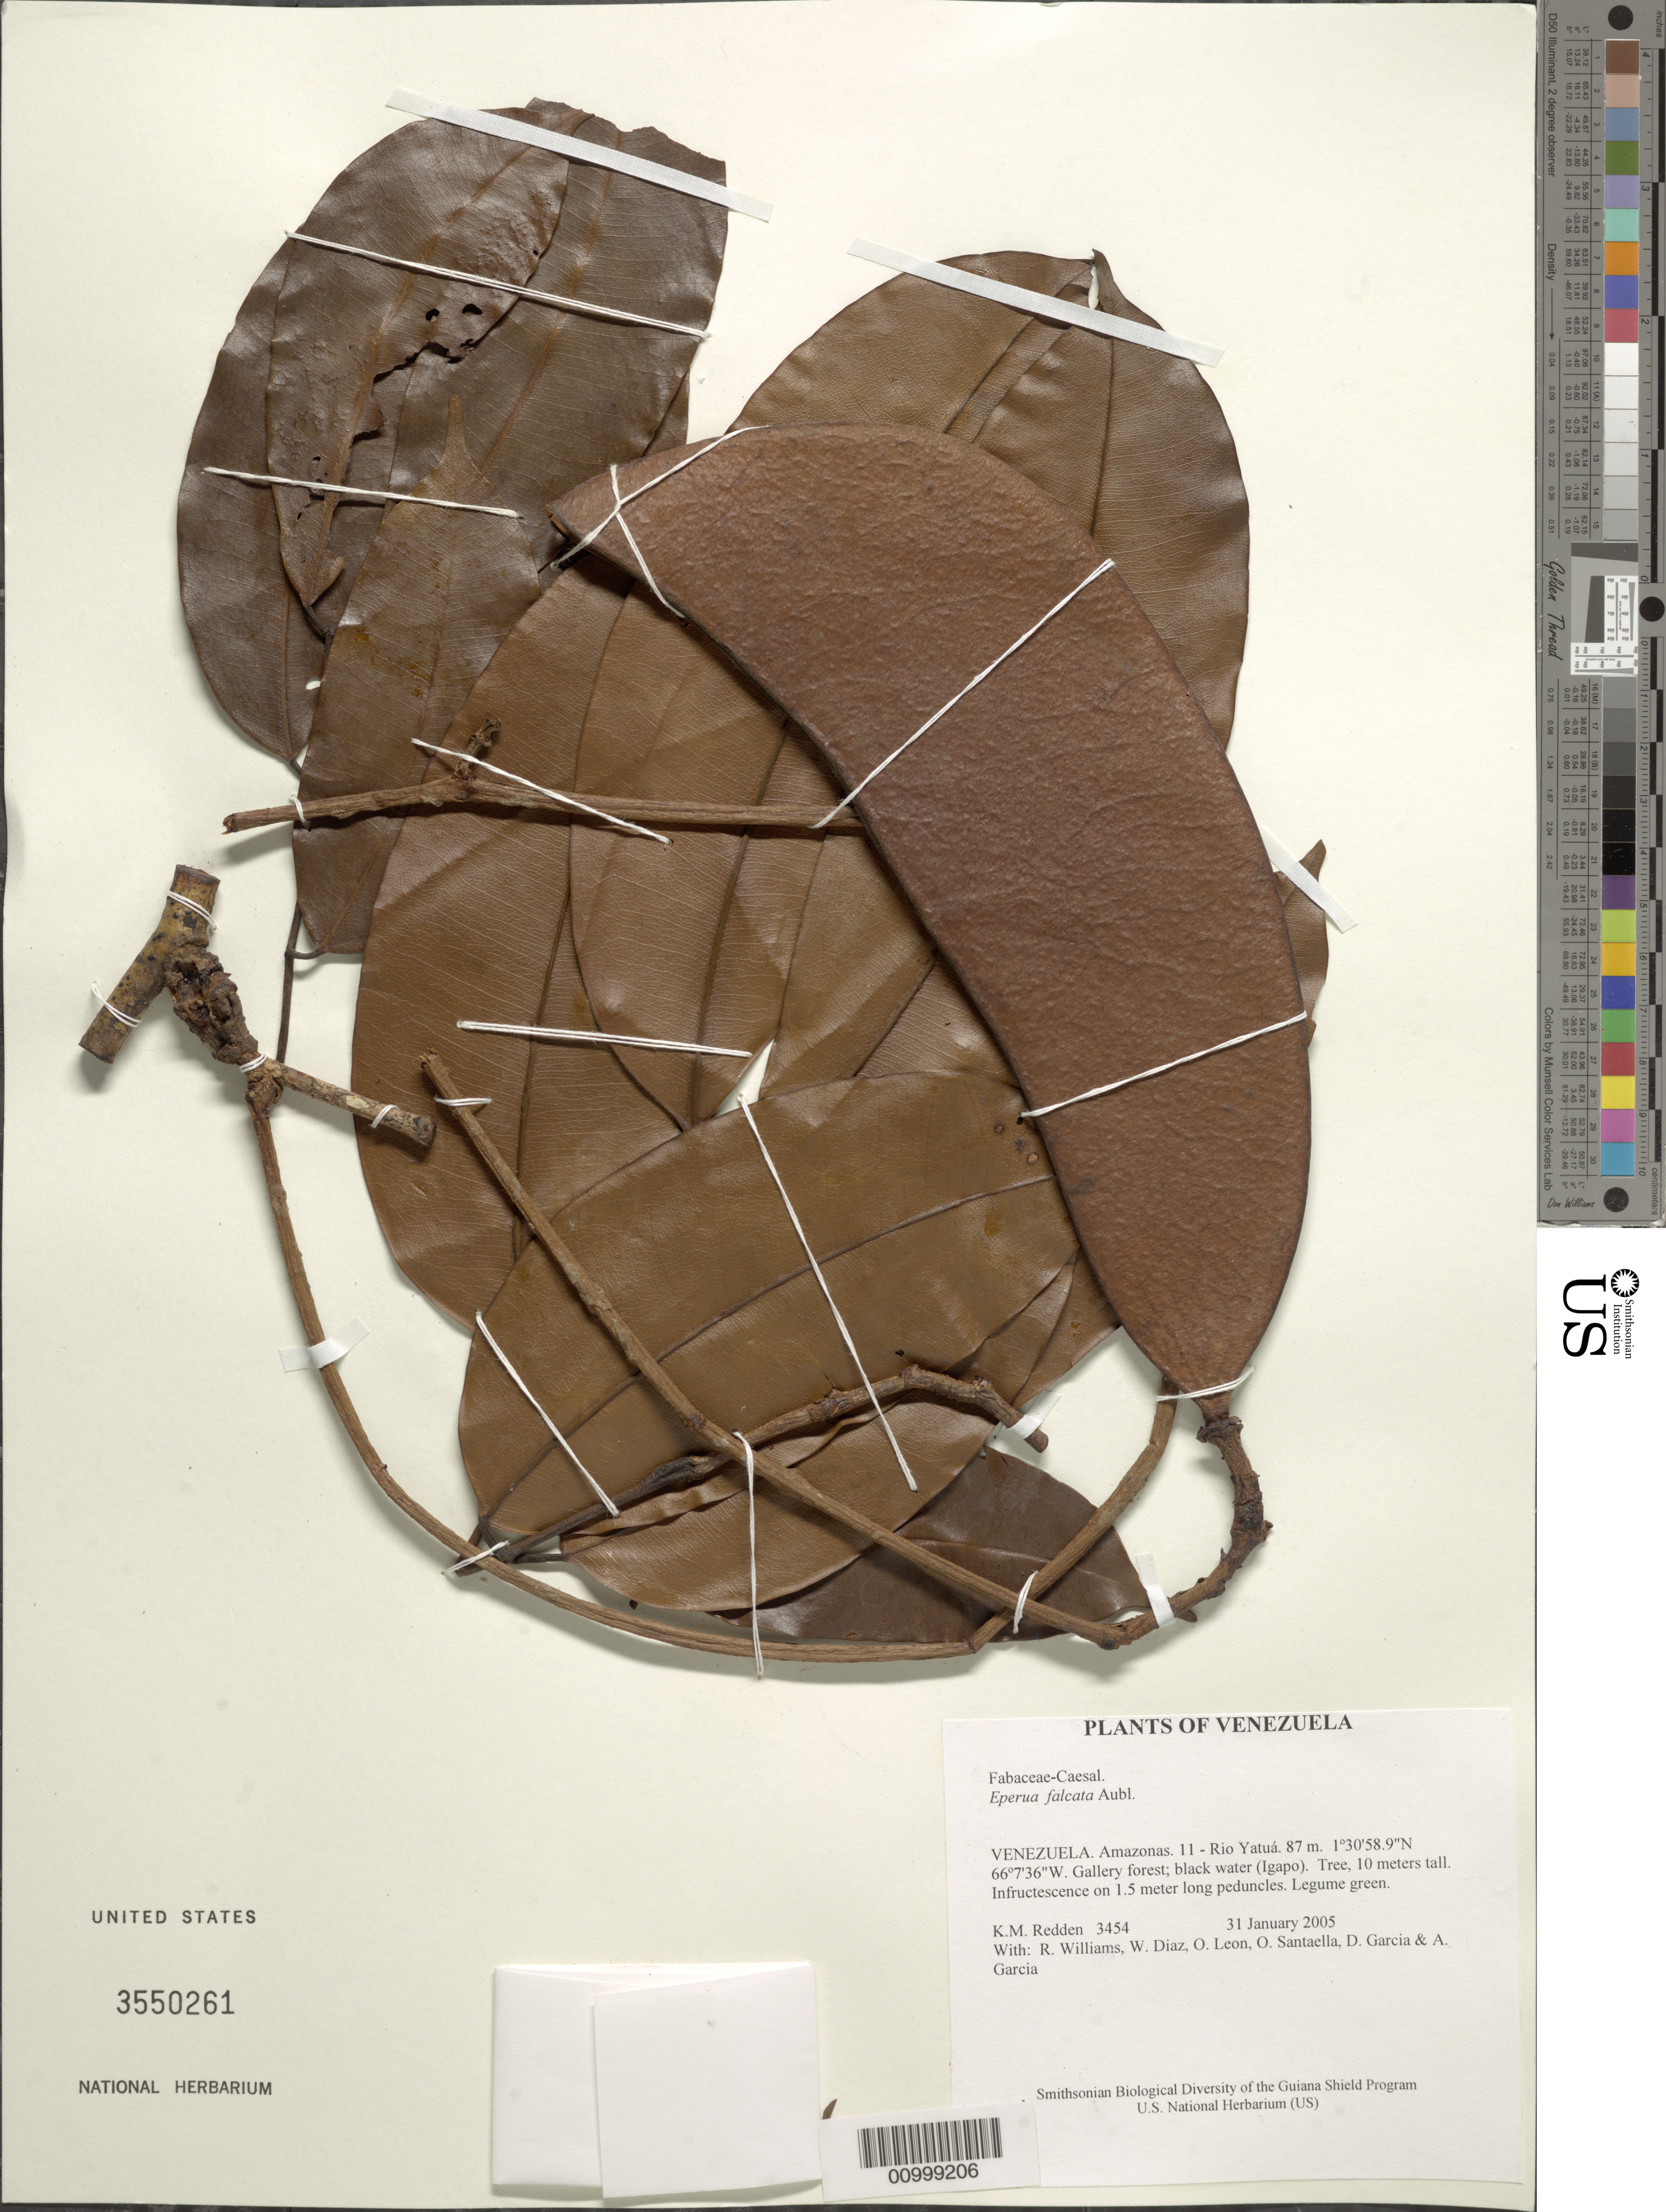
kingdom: Plantae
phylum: Tracheophyta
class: Magnoliopsida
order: Fabales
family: Fabaceae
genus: Eperua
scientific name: Eperua leucantha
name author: Benth.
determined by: Fortes, E. A.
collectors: K. M. Redden, R. Williams, W. Díaz P., O. León, O. Santaella, D. Garcia & A. Garcia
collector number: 3454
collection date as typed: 31 January 2005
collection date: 2005-01-31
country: Venezuela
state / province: Amazonas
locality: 11 - Rio Yatuá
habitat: Gallery forest; black water (Igapo)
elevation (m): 87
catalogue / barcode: US 3550261